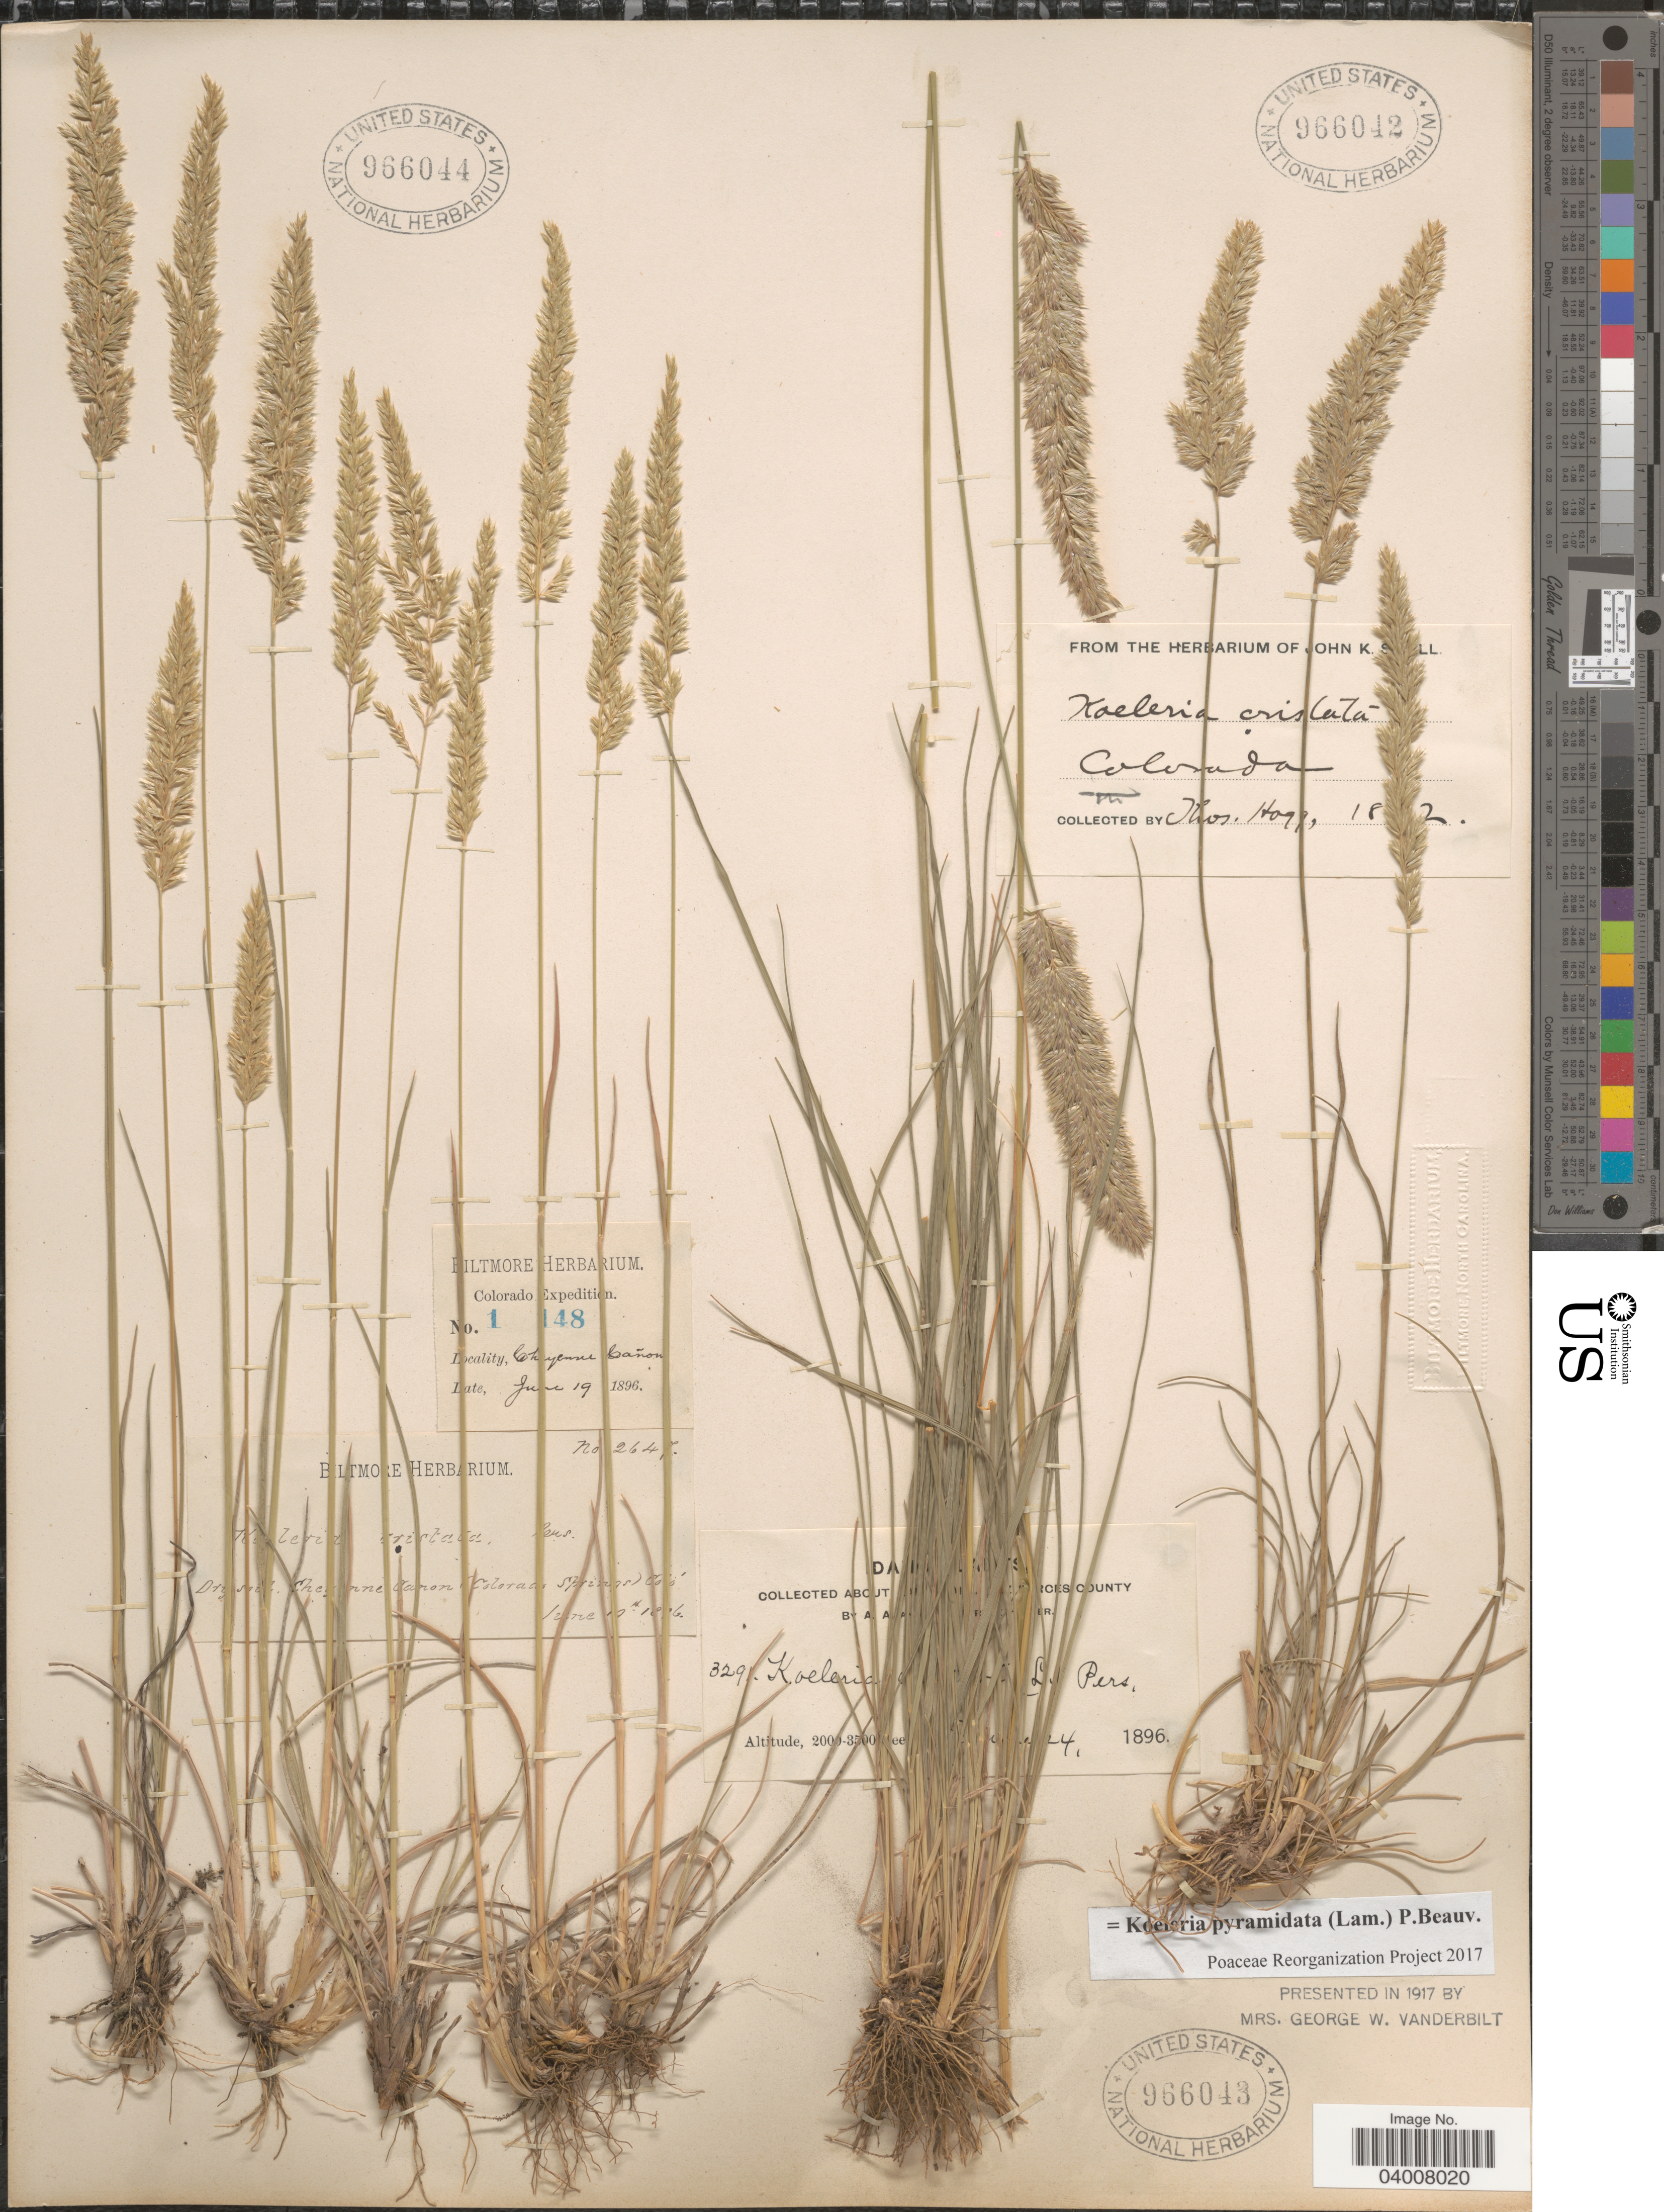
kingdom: Plantae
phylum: Tracheophyta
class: Liliopsida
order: Poales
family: Poaceae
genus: Koeleria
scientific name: Koeleria pyramidata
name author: (Lam.) P. Beauv.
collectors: ex herb. Biltmore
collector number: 2647/1148*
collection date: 1896-06-19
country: United States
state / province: Colorado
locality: Cheyenne Cañon (Coloardo Springs).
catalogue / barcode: US 966044-2